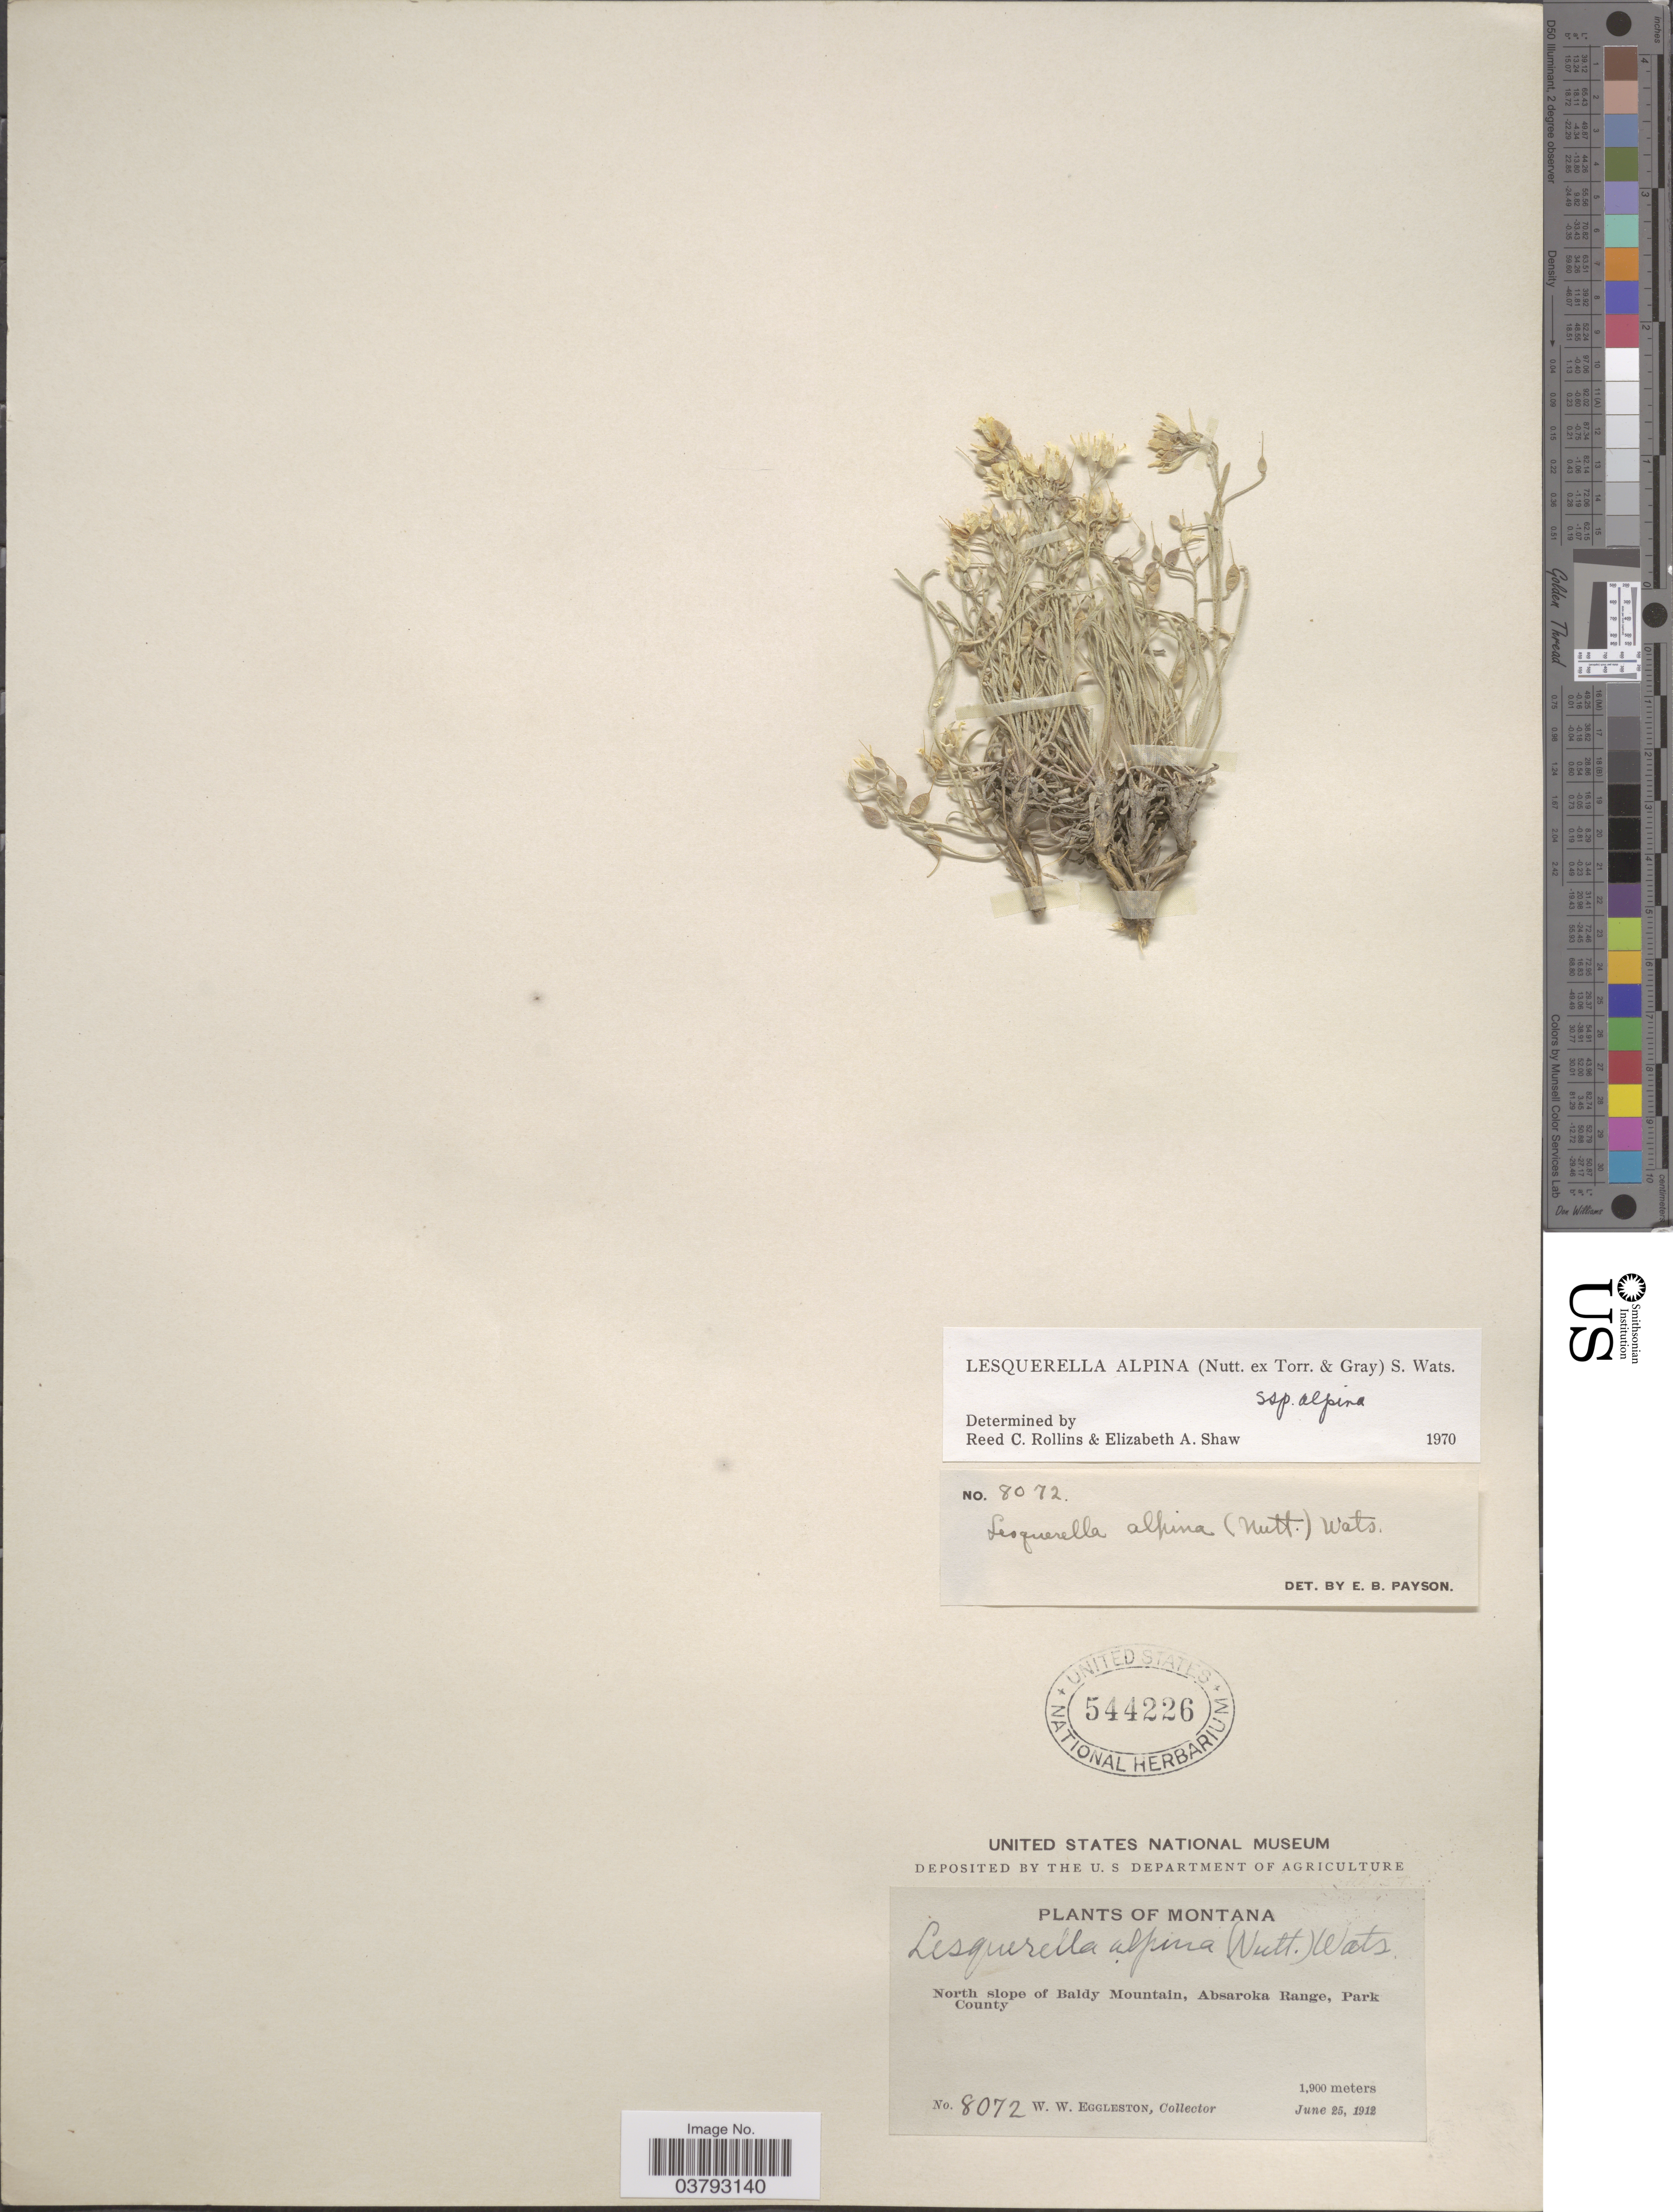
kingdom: Plantae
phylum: Tracheophyta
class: Magnoliopsida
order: Brassicales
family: Brassicaceae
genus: Lesquerella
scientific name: Lesquerella alpina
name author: (Nutt.) S. Watson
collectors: W. W. Eggleston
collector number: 8072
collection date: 1912-06-25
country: United States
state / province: Montana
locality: North slope of Baldy Mountain, Absaroka Range, Park County.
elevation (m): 1900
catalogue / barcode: US 544226